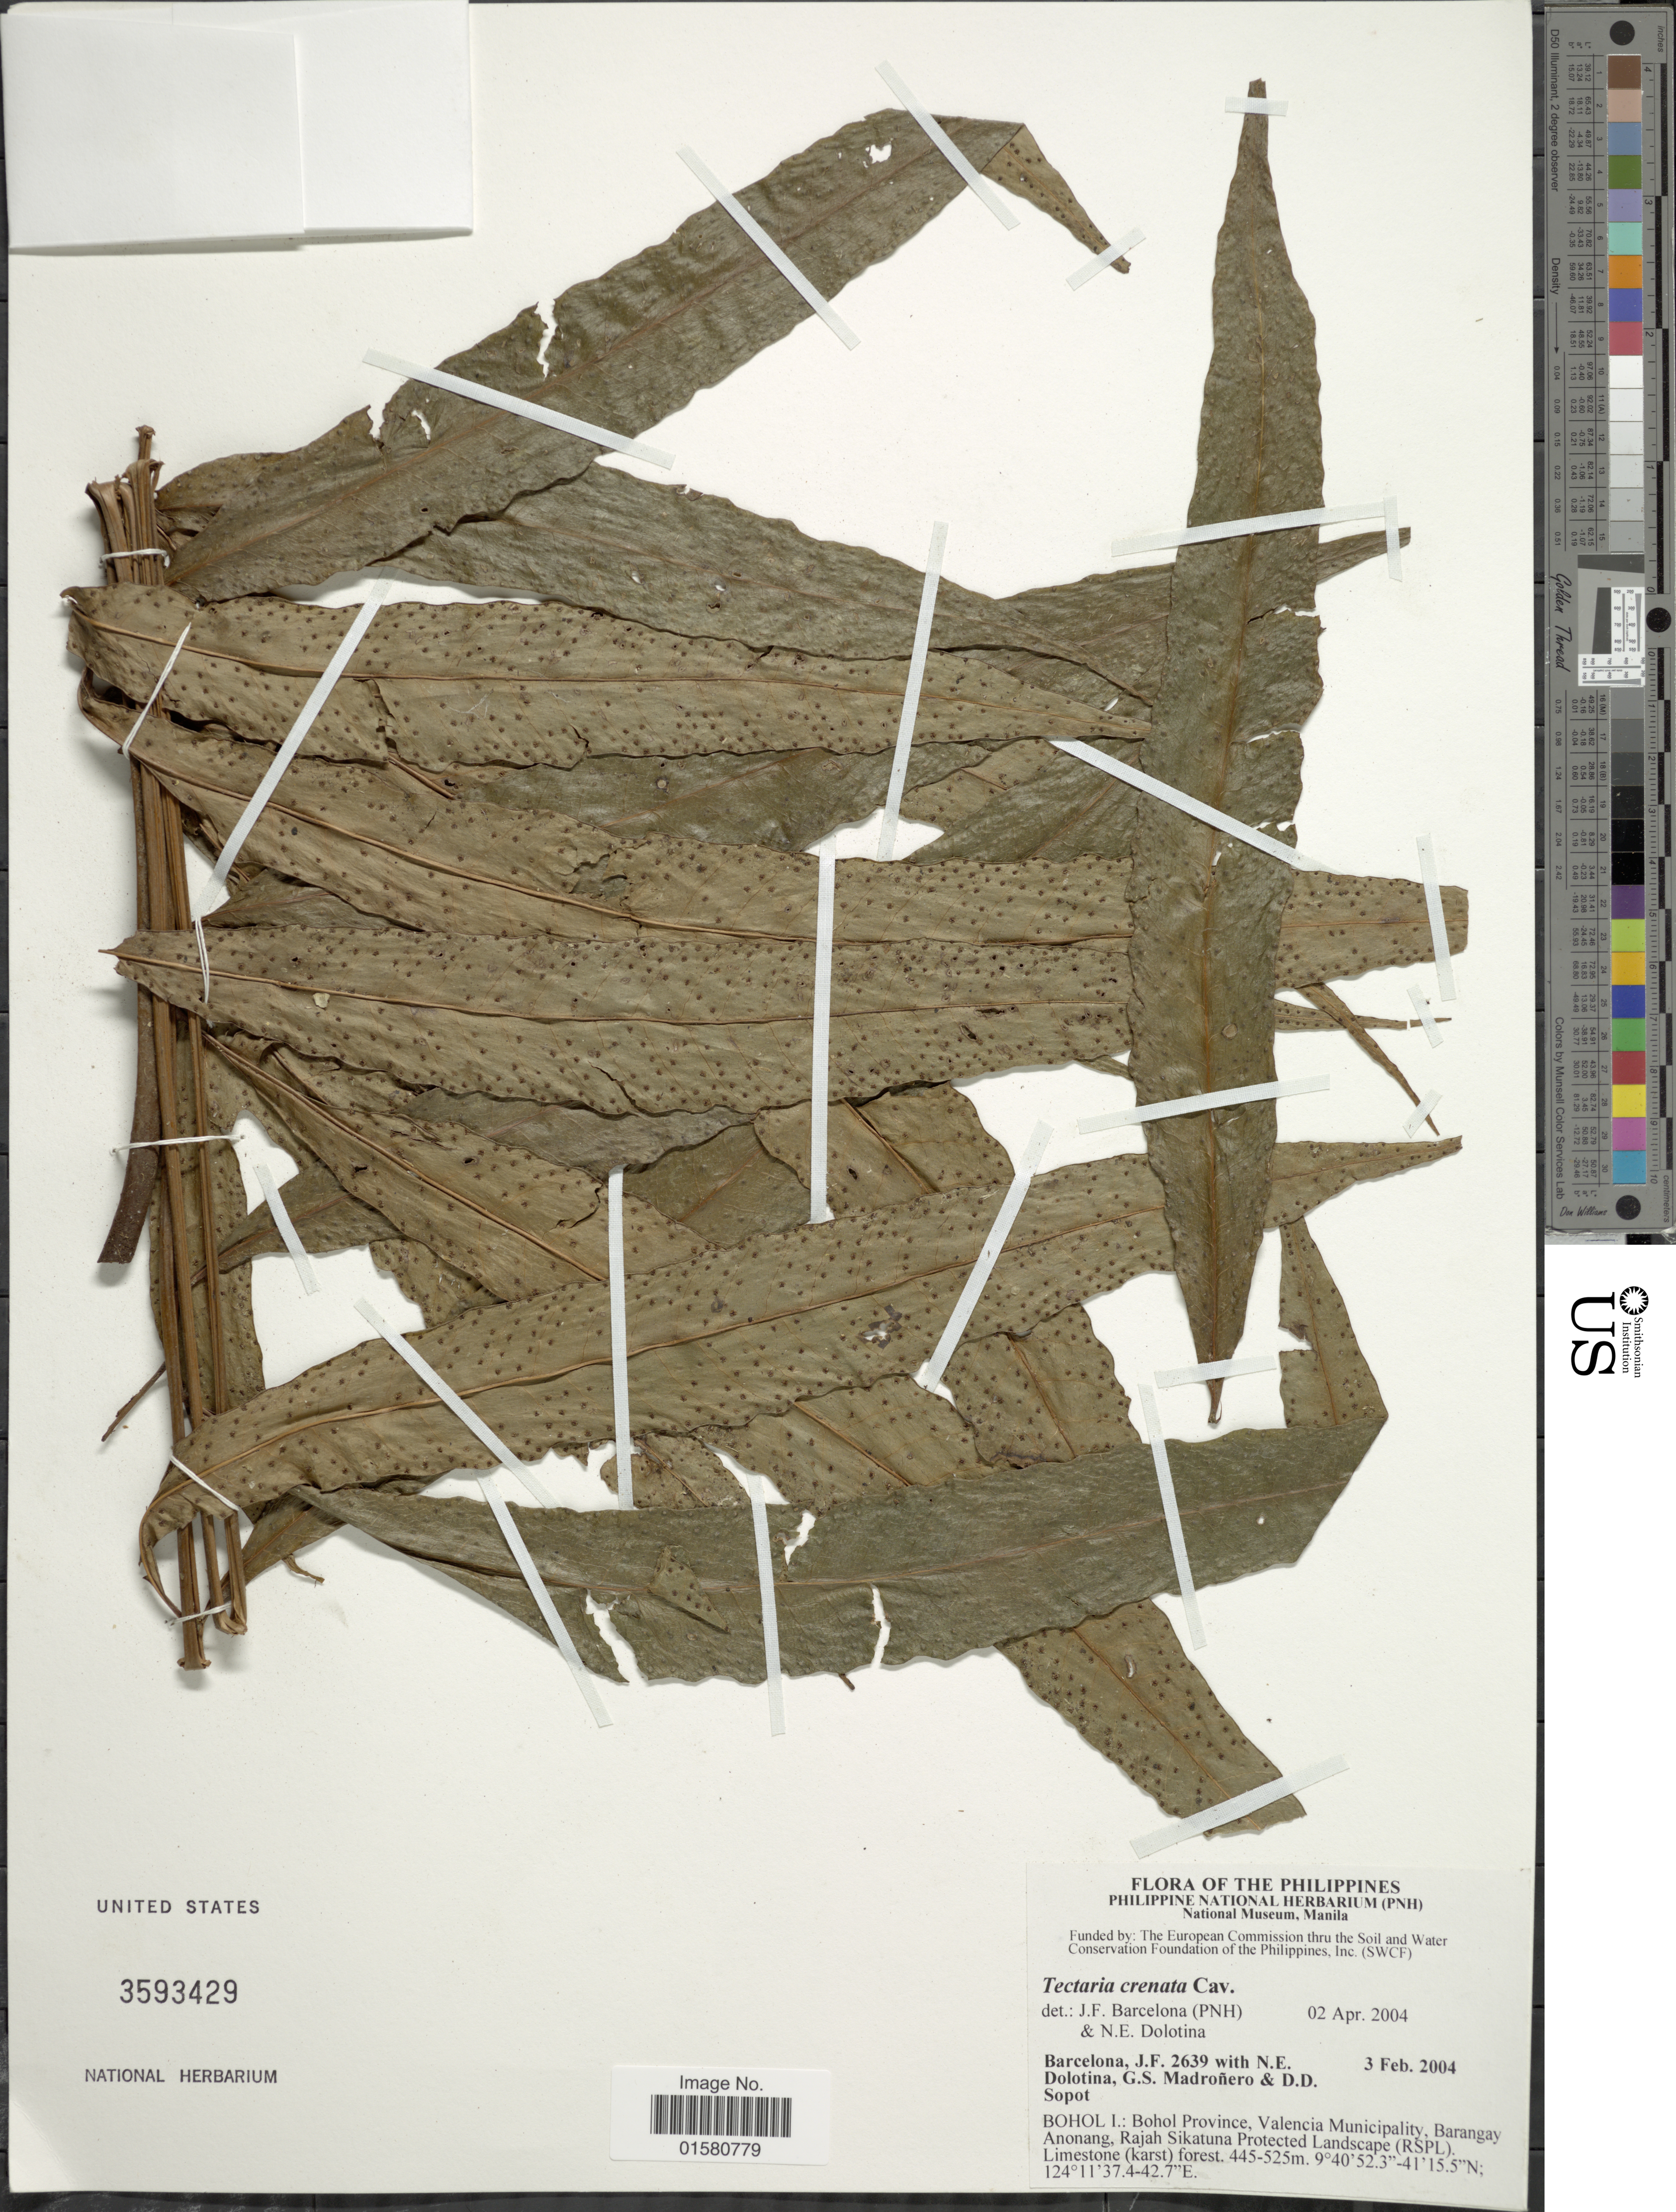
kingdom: Plantae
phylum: Tracheophyta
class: Polypodiopsida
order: Polypodiales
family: Tectariaceae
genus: Tectaria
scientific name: Tectaria crenata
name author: Cav.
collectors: J. F. Barcelona, N. Dolotina, D. Sopot & D. Sopot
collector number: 2639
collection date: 2004-02-03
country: Philippines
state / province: Central Visayas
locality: Bohol I. : Bohol Province, Valencia Municipality, Barangay Anonang, Rajah Sikatuna Protected Landscape (RSPL)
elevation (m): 445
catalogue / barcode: US 3593429